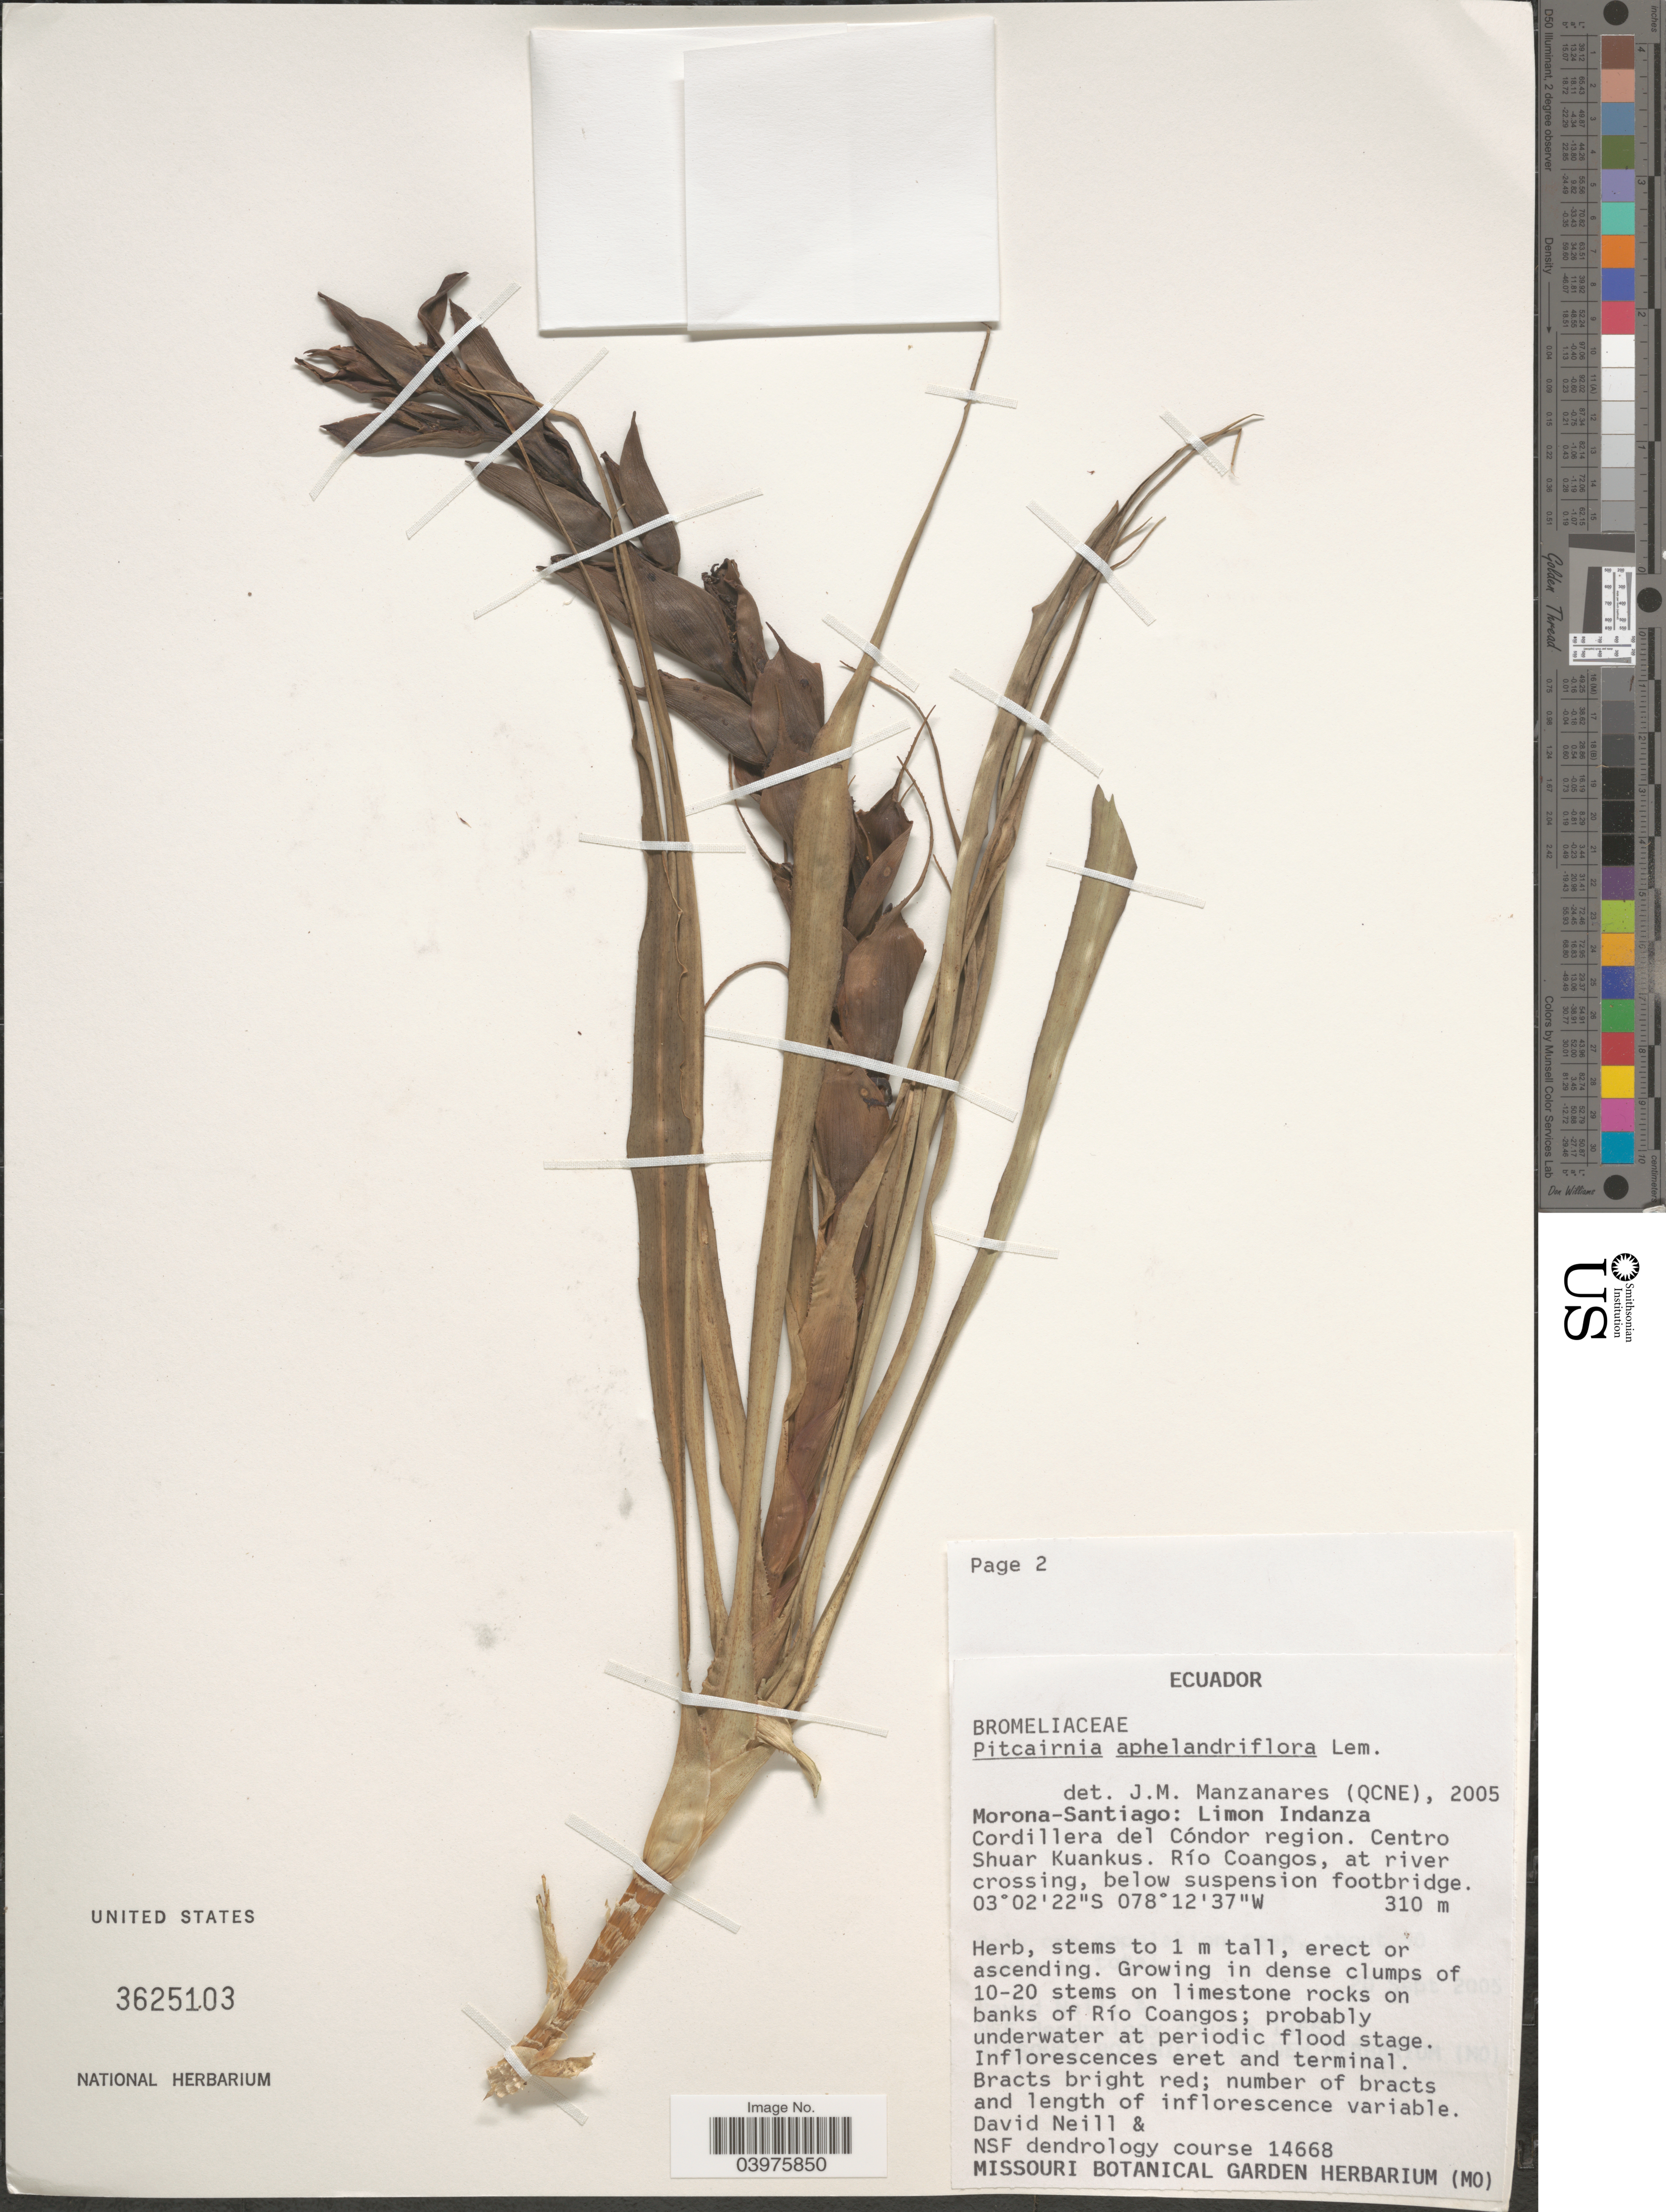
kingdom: Plantae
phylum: Tracheophyta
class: Liliopsida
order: Poales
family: Bromeliaceae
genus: Pitcairnia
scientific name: Pitcairnia aphelandriflora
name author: Lem.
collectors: D. Neill & NSF Dendrology Course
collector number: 14668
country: Ecuador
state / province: Morona-Santiago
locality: Limon Indanza. Cordillera del Cóndor region. Centro Shuar Kuankus. Río Coangos, at river crossing, below suspension footbridge. On banks of Río Coangos.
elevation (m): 310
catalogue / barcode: US 3625103